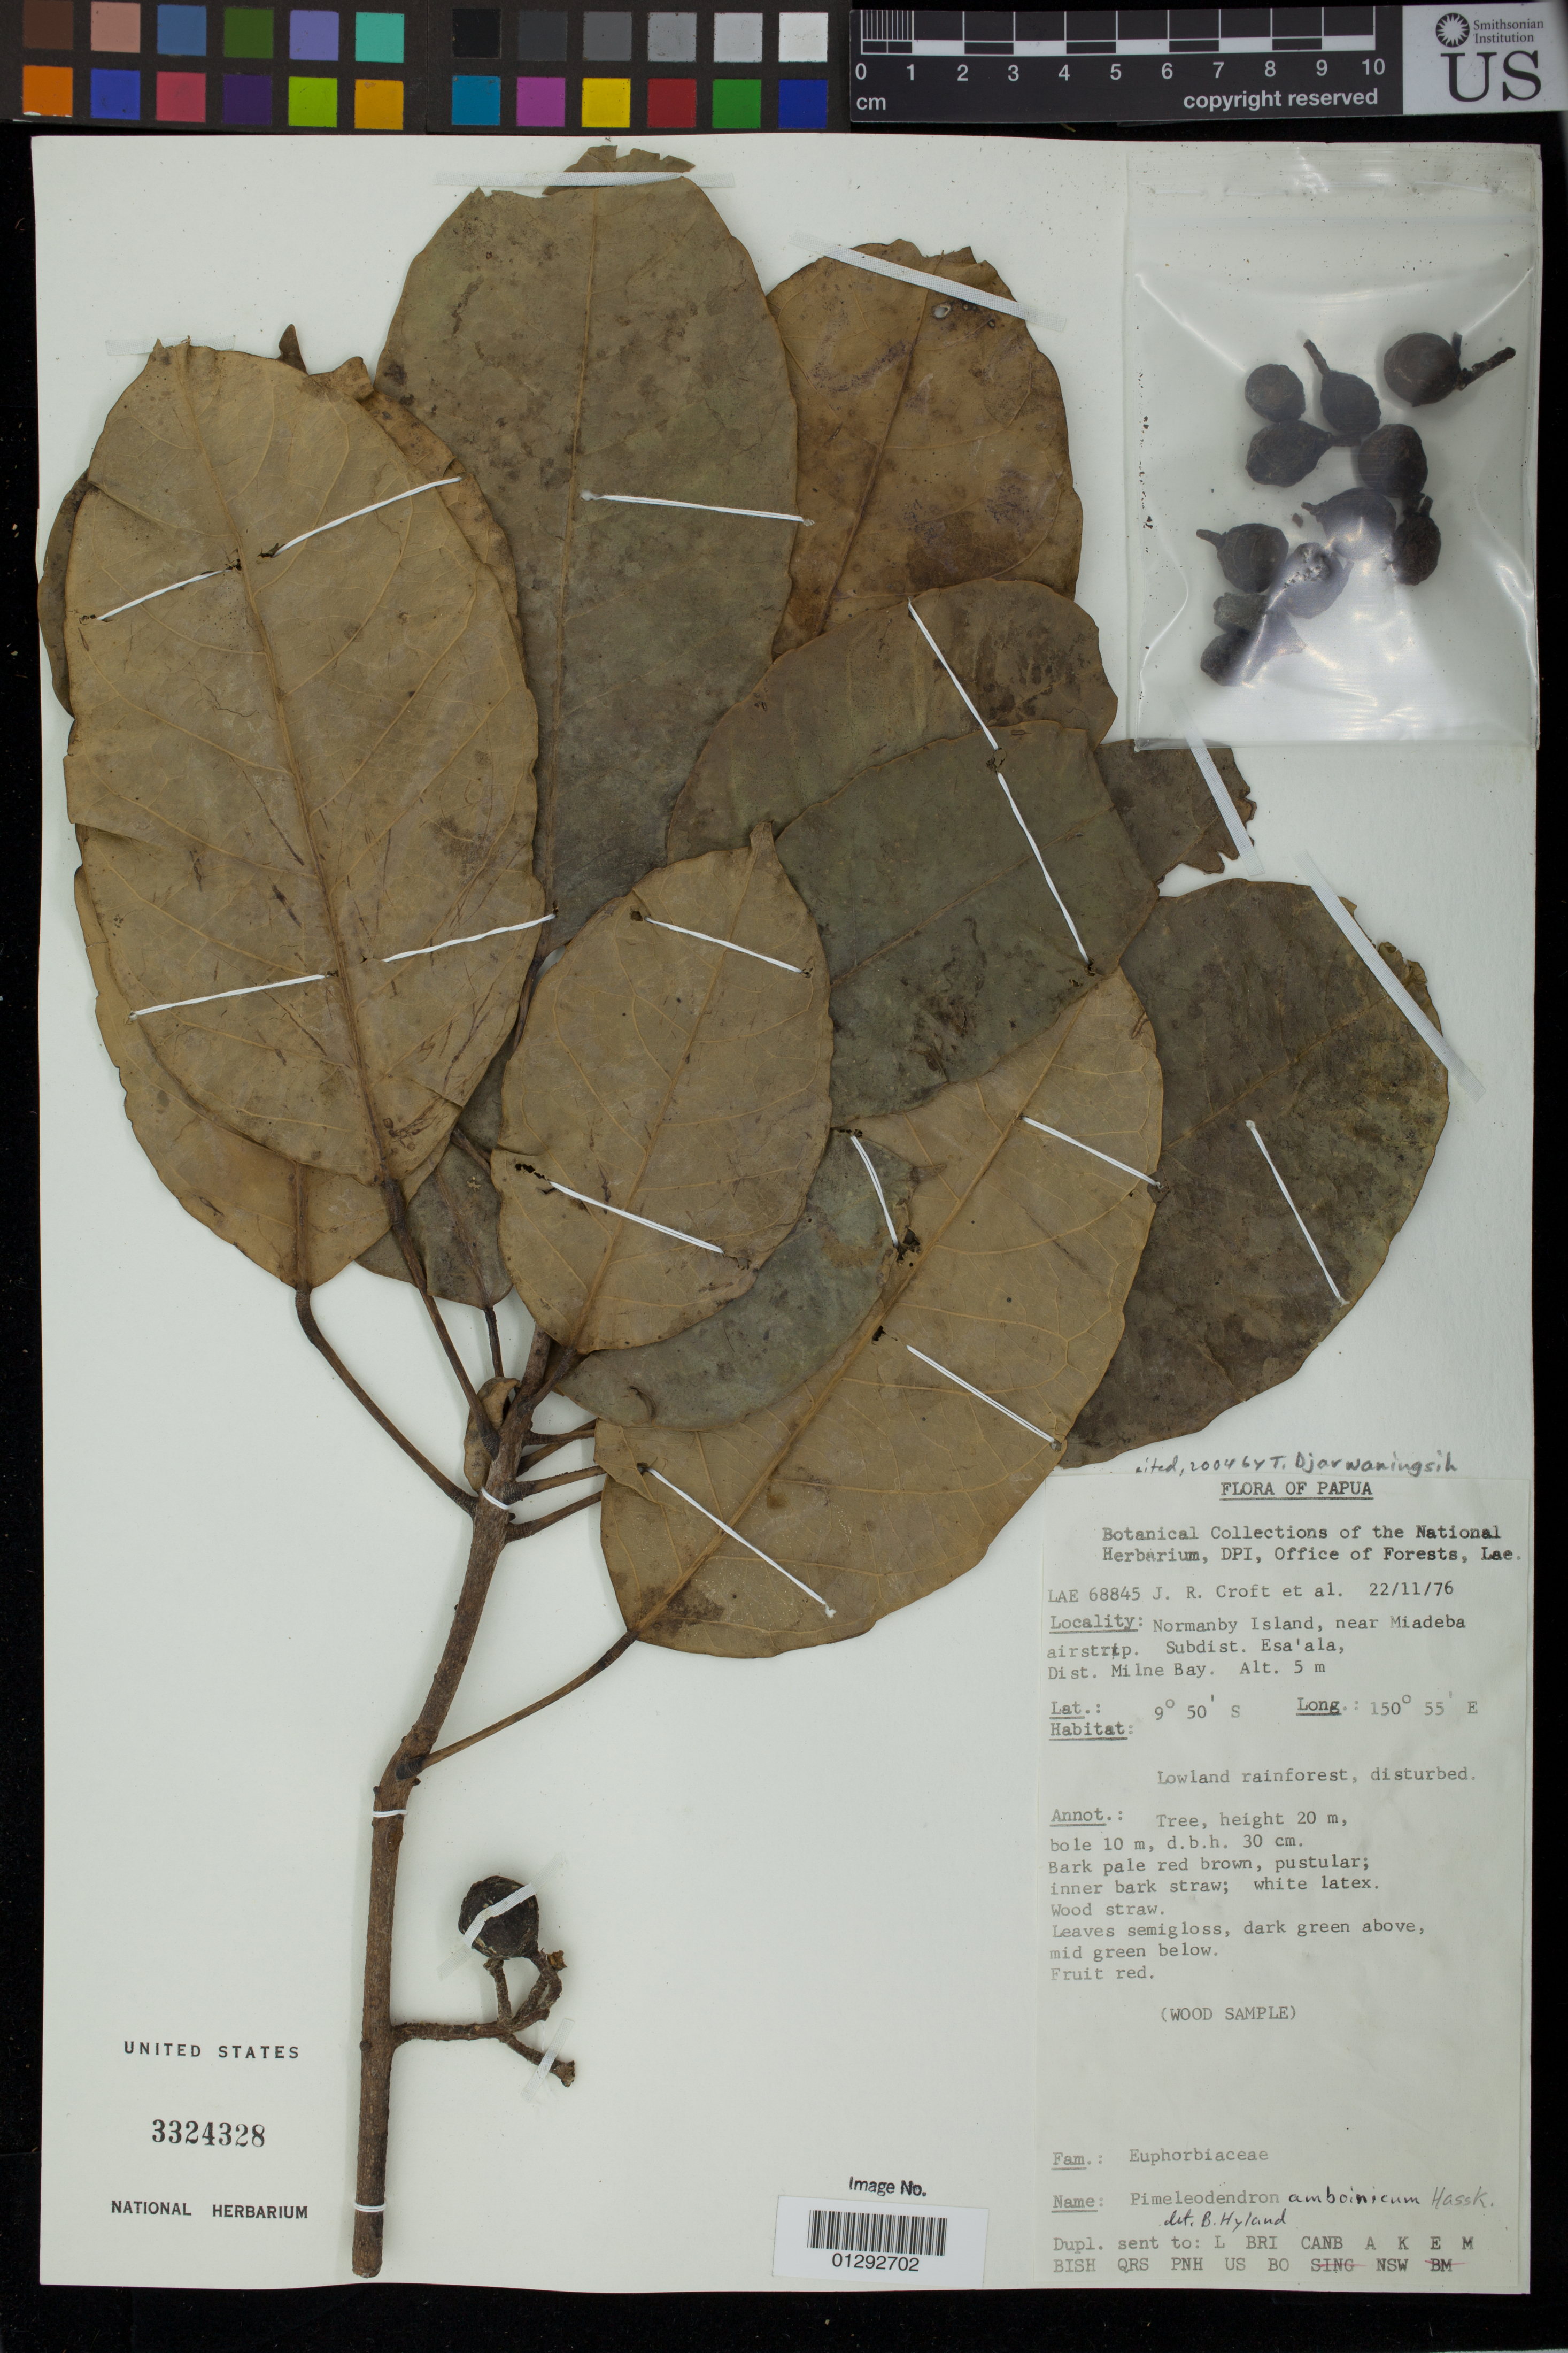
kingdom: Plantae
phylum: Tracheophyta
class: Magnoliopsida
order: Malpighiales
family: Euphorbiaceae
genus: Pimelodendron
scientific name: Pimelodendron amboinicum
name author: Hassk.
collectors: J. R. Croft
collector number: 68845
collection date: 1976-11-22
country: Papua New Guinea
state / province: Milne Bay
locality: Normanby Island, near Madeba airstrip. Subdistrict Esa'ala, District Milne Bay.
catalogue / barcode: US 3324328